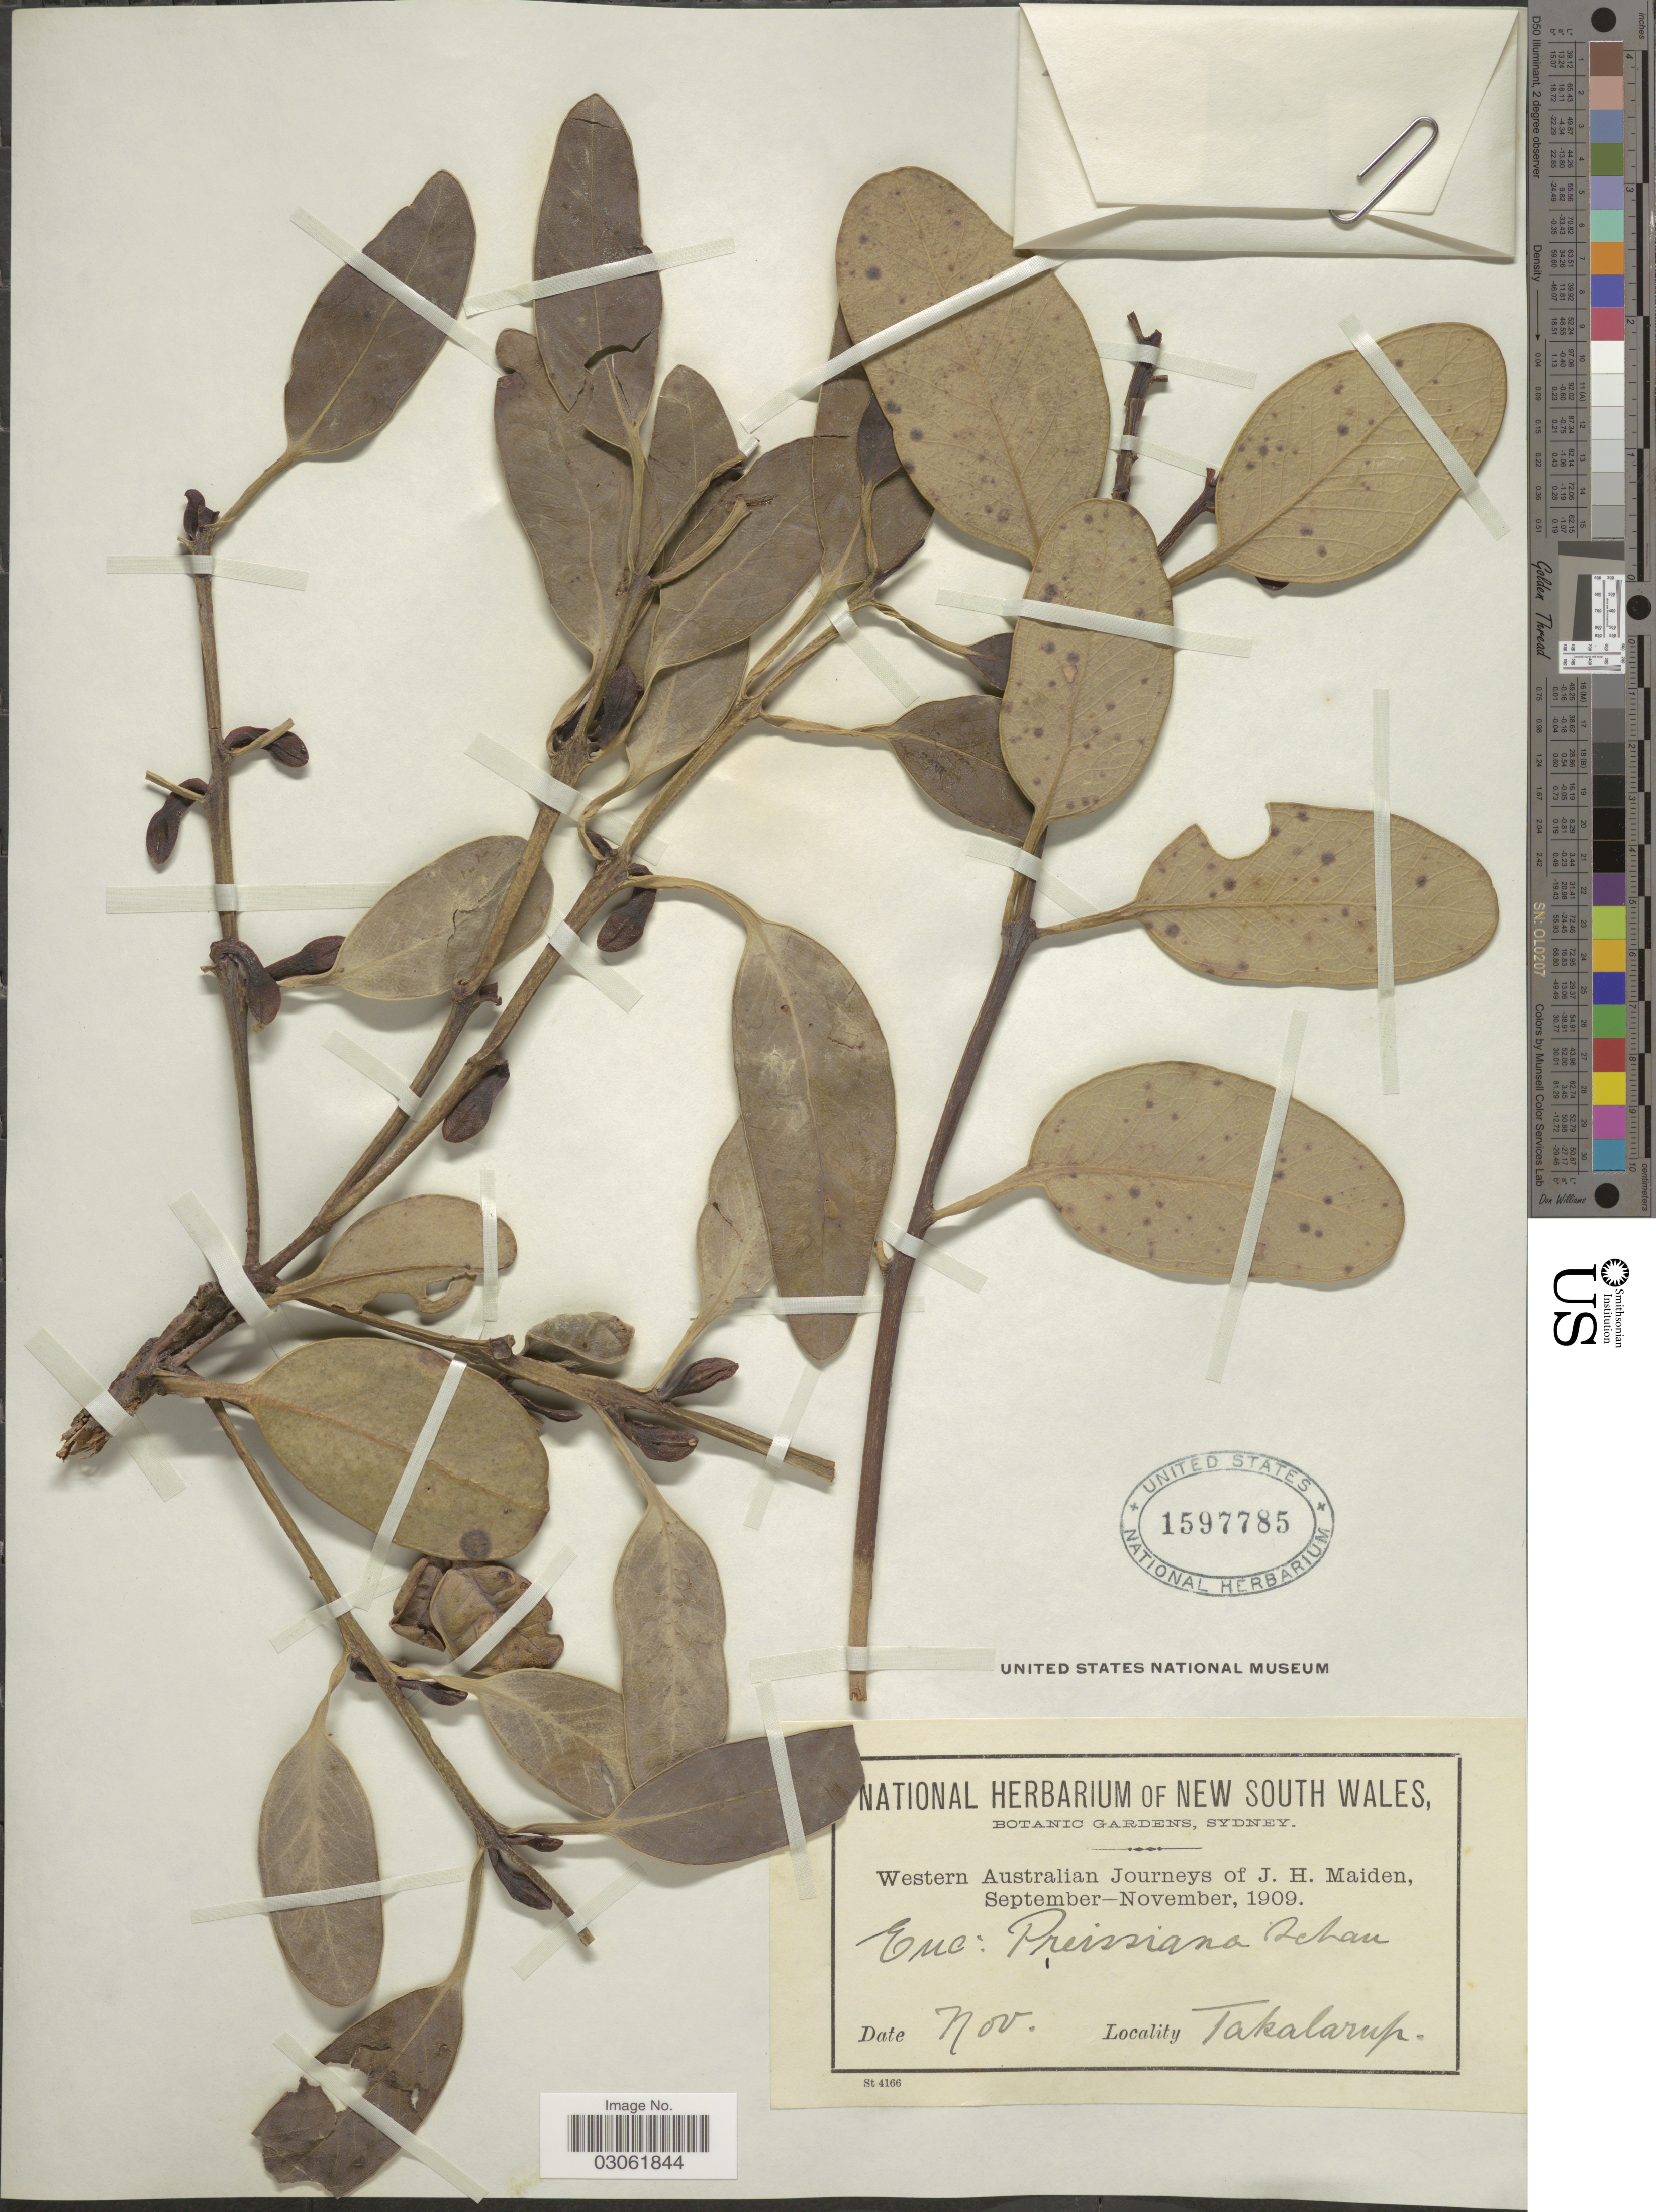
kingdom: Plantae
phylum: Tracheophyta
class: Magnoliopsida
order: Myrtales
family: Myrtaceae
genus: Eucalyptus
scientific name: Eucalyptus preissiana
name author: Schauer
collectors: J. Maiden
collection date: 1909-11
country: Australia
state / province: New South Wales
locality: Takalarup.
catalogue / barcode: US 1597785